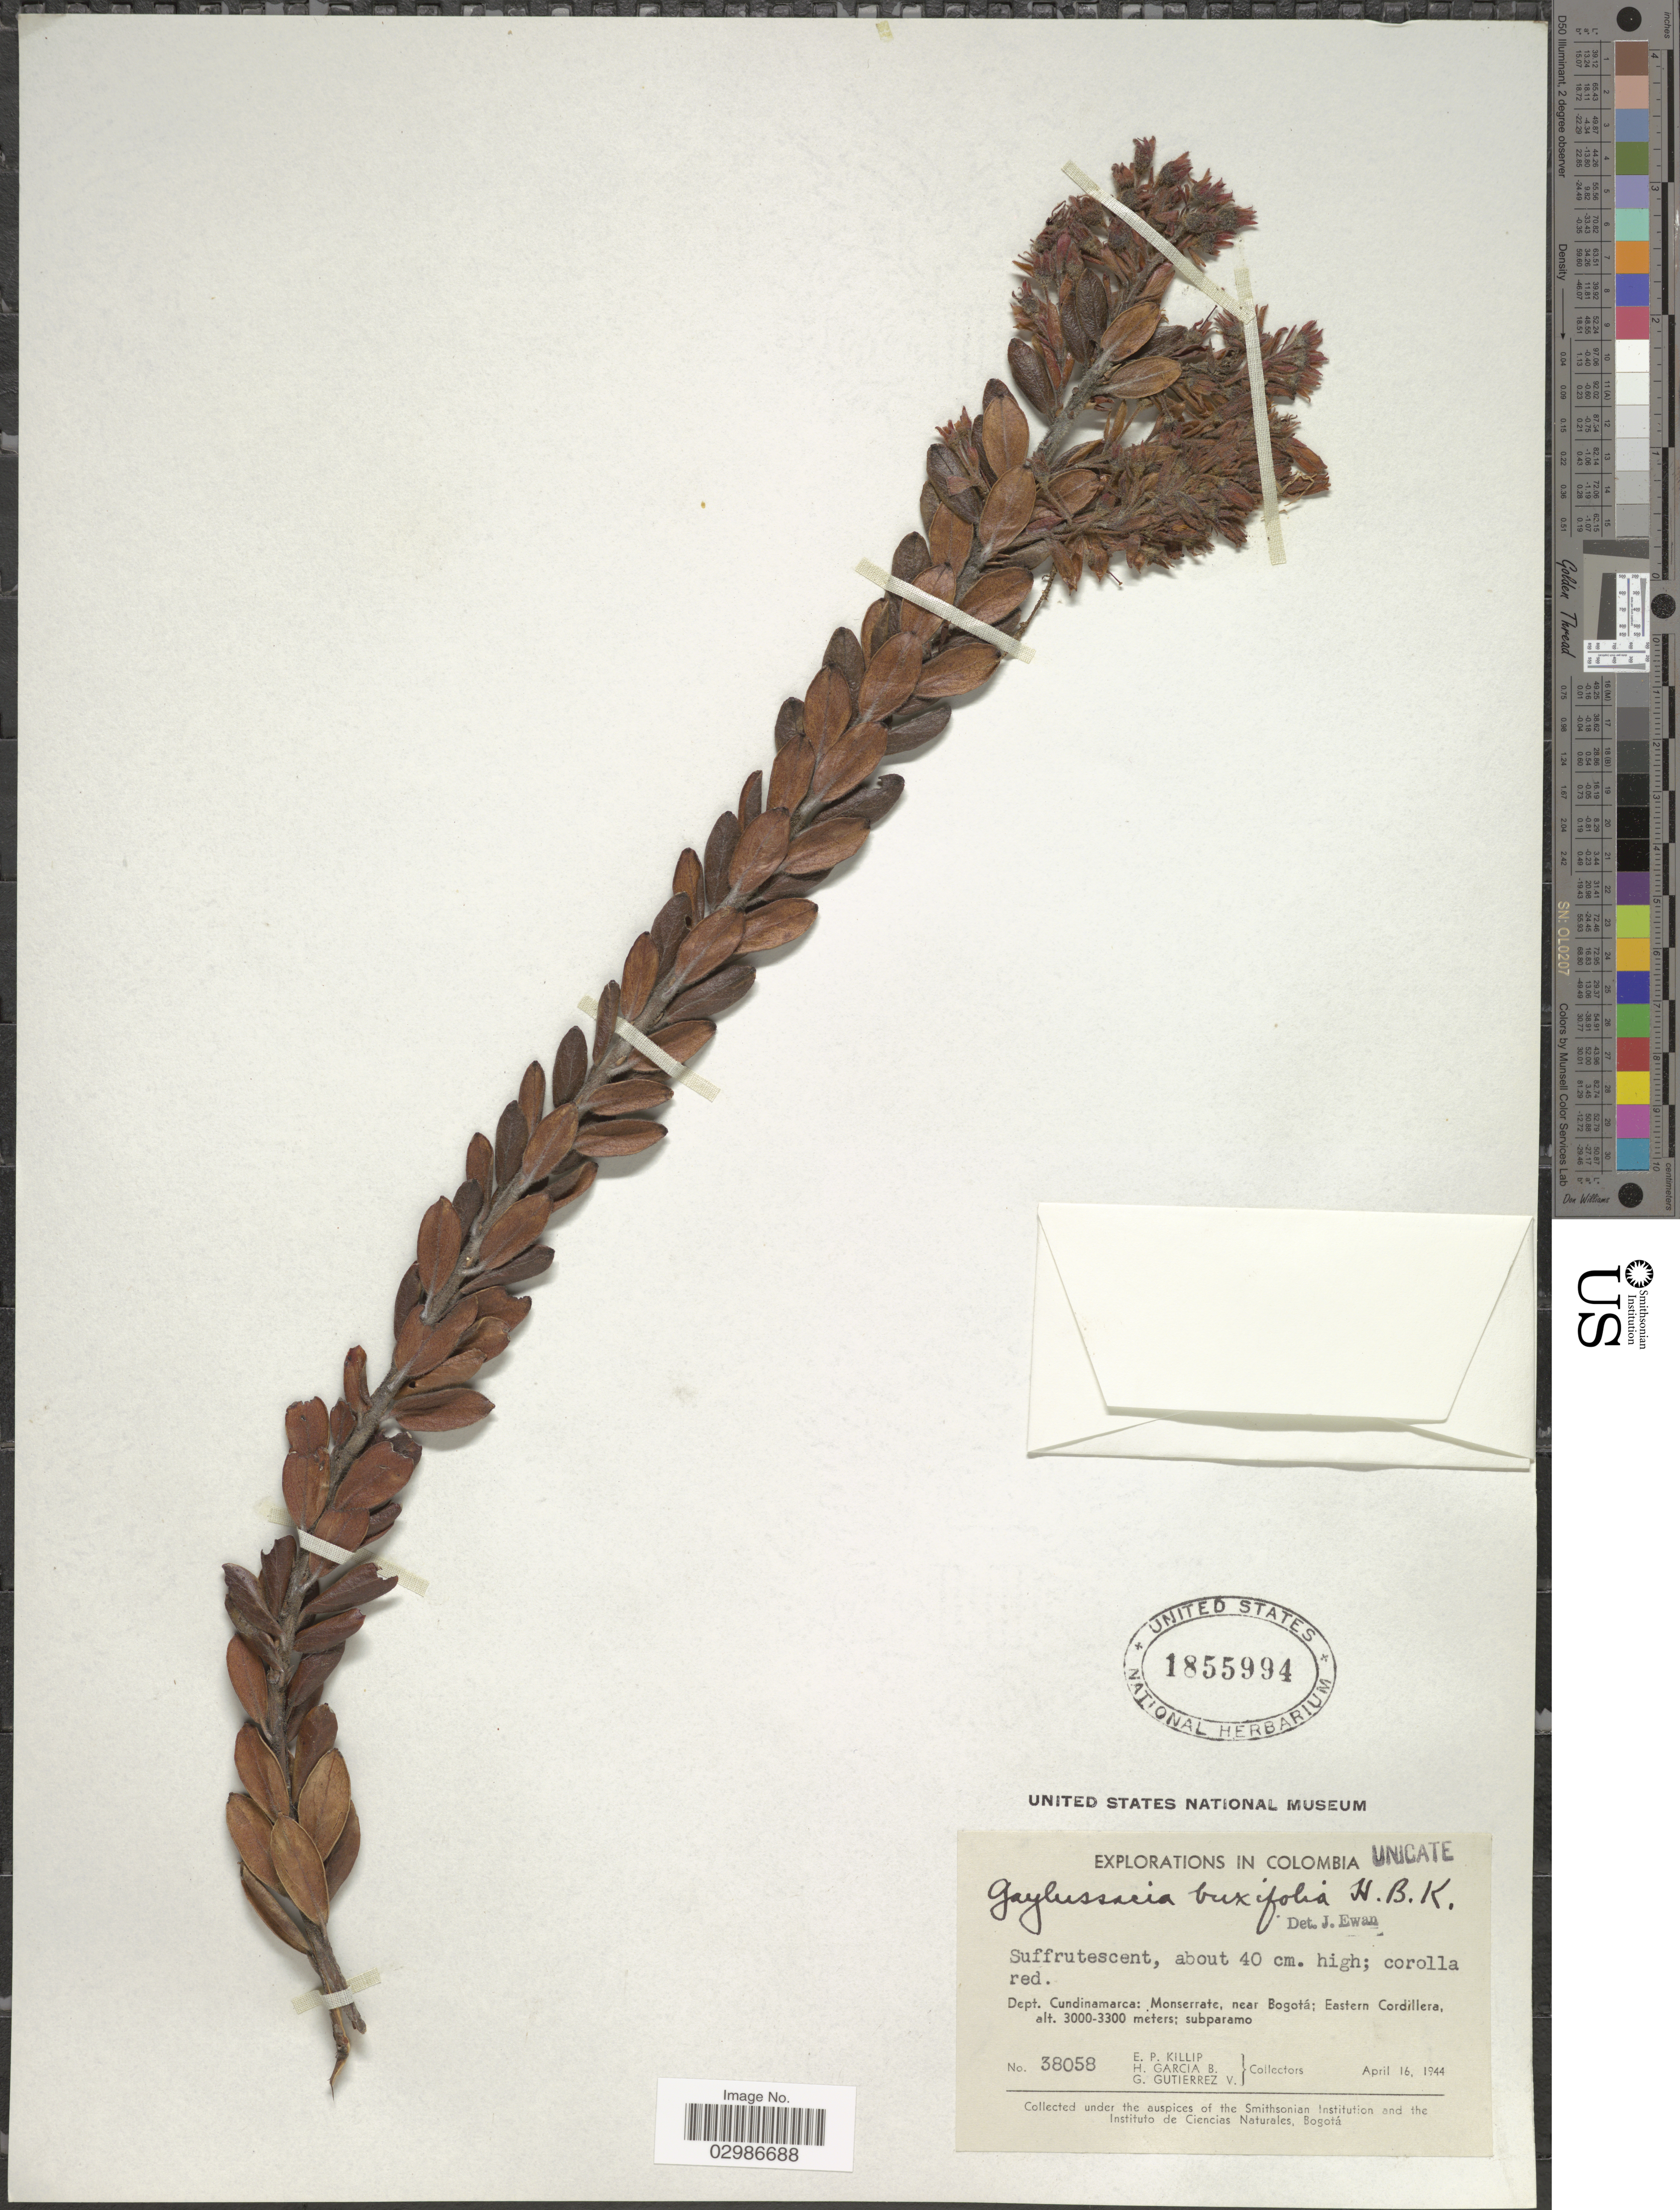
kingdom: Plantae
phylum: Tracheophyta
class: Magnoliopsida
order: Ericales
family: Ericaceae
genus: Gaylussacia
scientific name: Gaylussacia buxifolia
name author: Kunth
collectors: E. P. Killip, H. García B. & G. Gutiérrez V.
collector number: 38058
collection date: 1944-04-16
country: Colombia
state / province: Cundinamarca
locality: Dept. Cundinamarca: Monserrate, near Bogotá; Eastern Cordillera.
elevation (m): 3000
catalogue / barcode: US 1855994